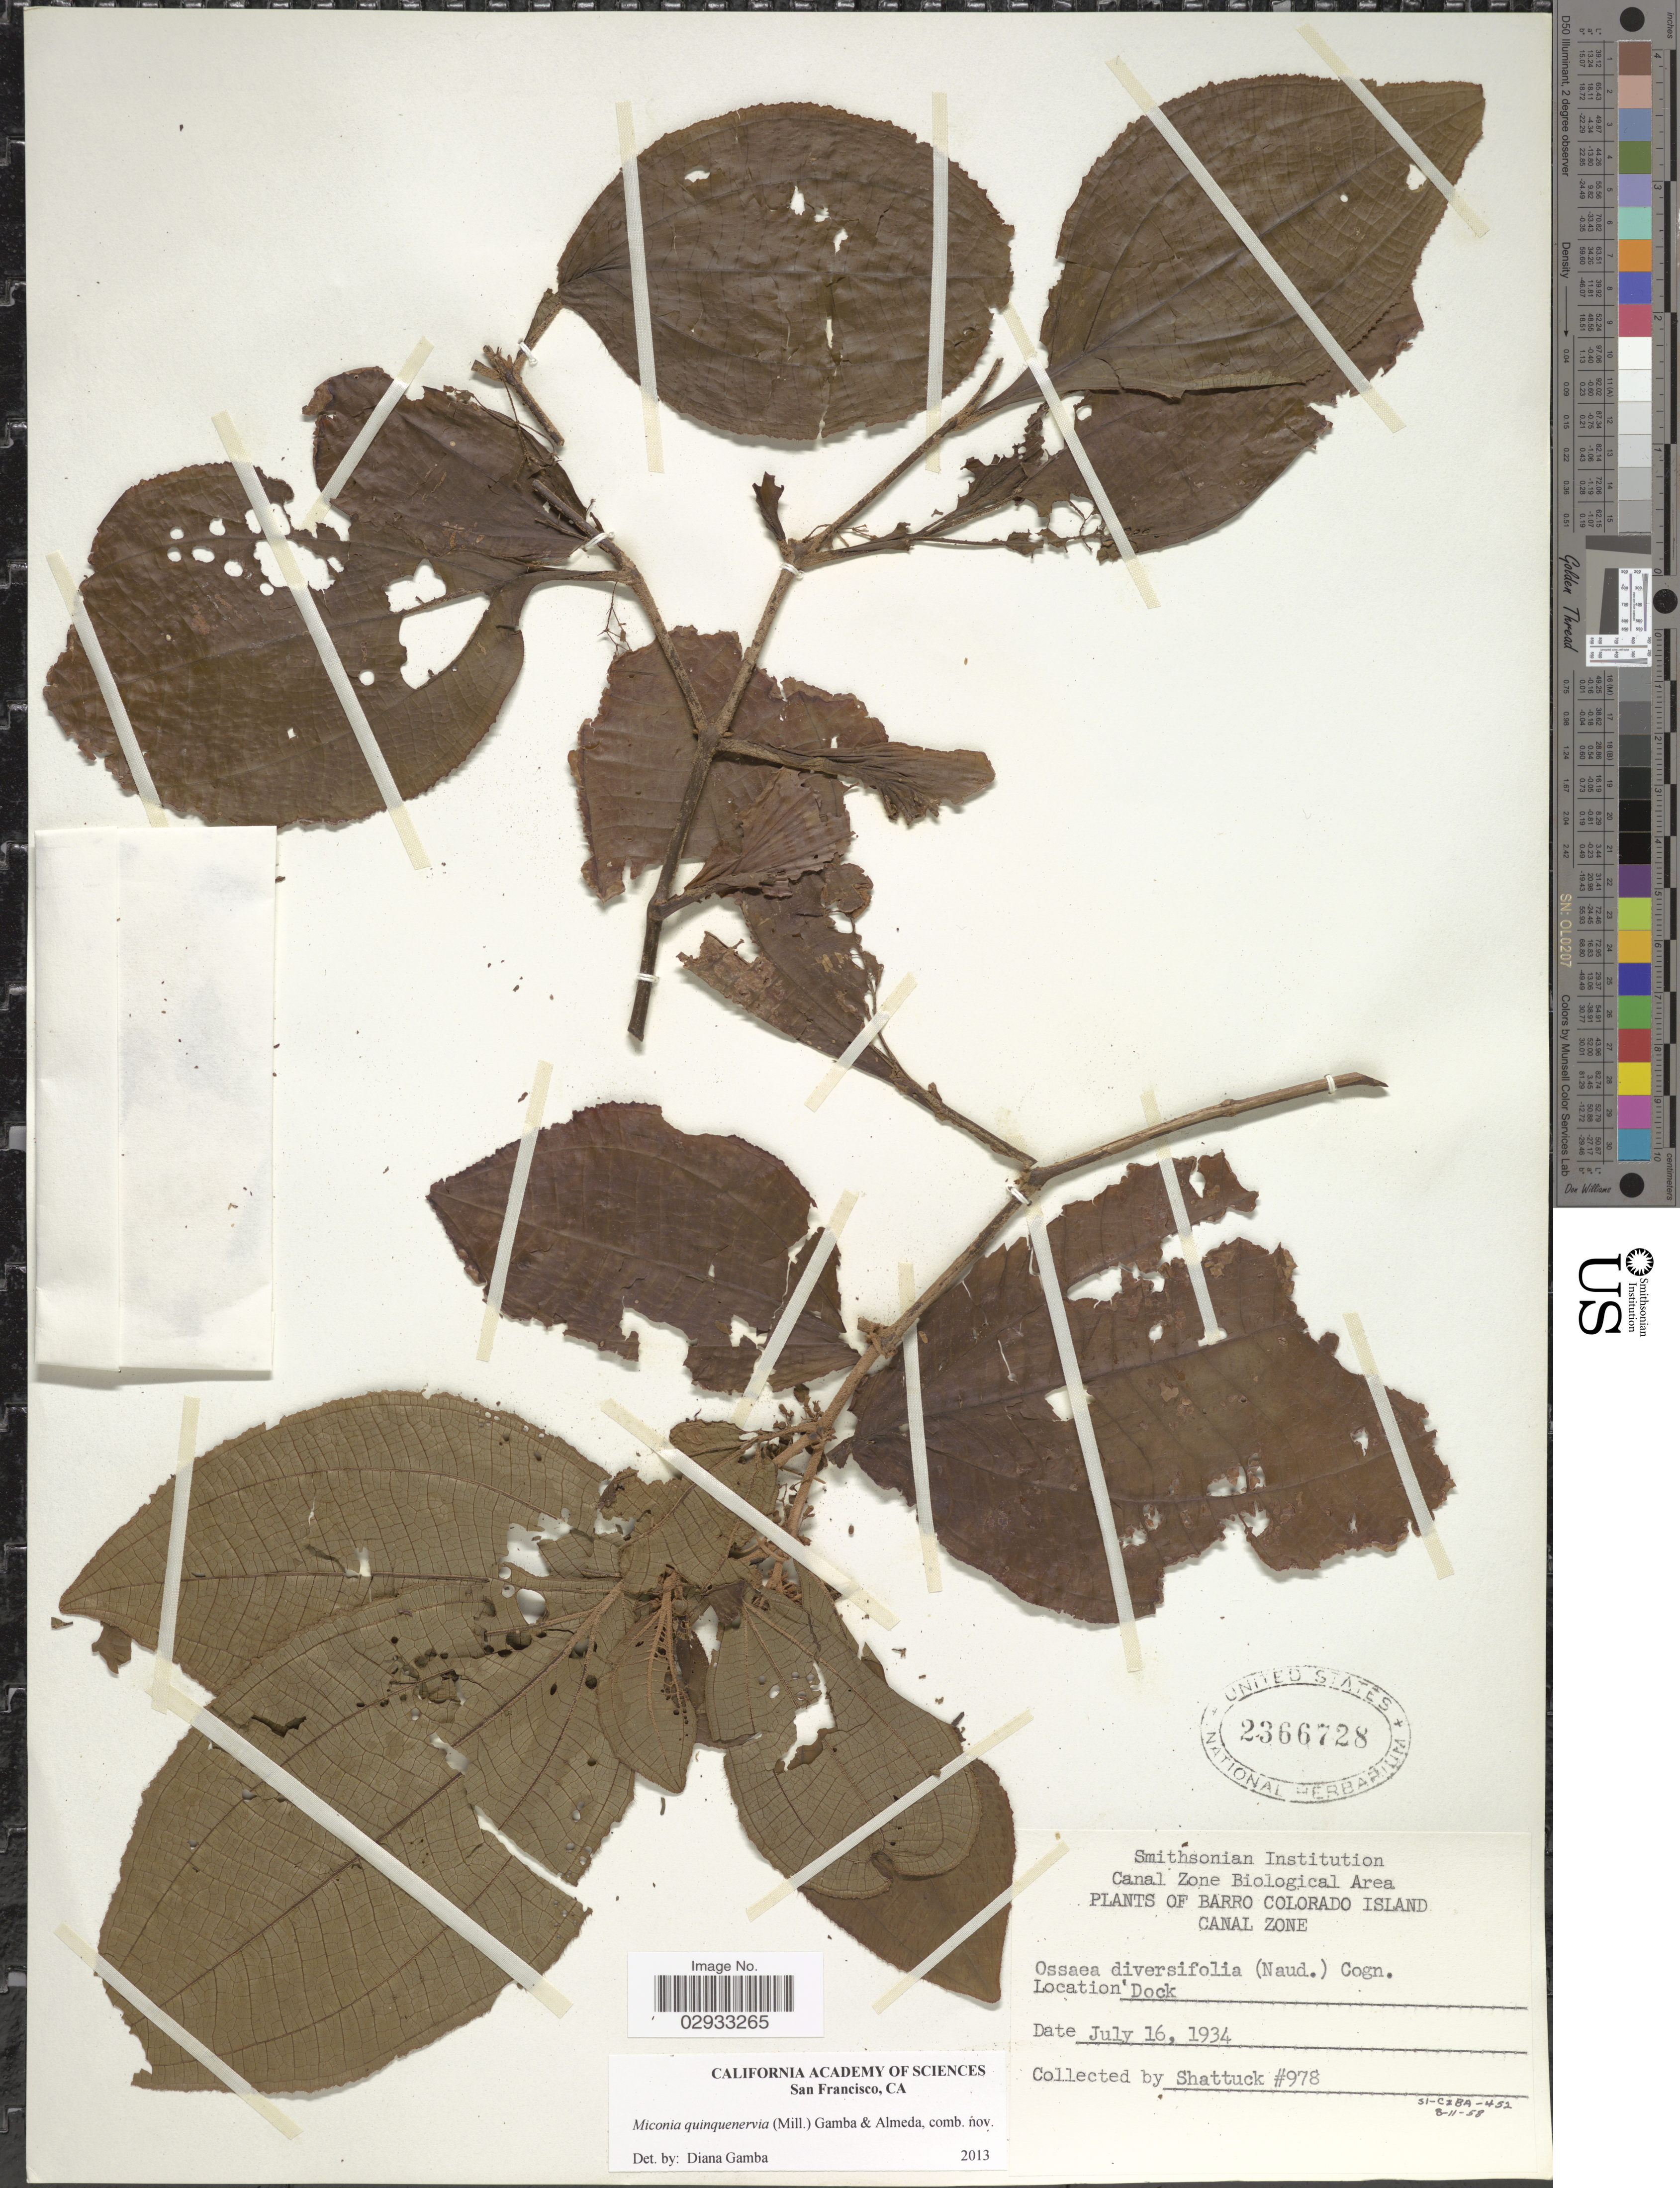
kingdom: Plantae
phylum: Tracheophyta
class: Magnoliopsida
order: Myrtales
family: Melastomataceae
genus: Miconia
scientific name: Miconia quinquenervia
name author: (Mill.) Gamba & Almeda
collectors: Shattuck, --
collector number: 978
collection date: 1934-07-16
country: Panama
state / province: Panamá Oeste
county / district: Canal Zone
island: Barro Colorado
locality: Barro Colorado Island. Canal Zone. 'Dock.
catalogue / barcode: US 2366728